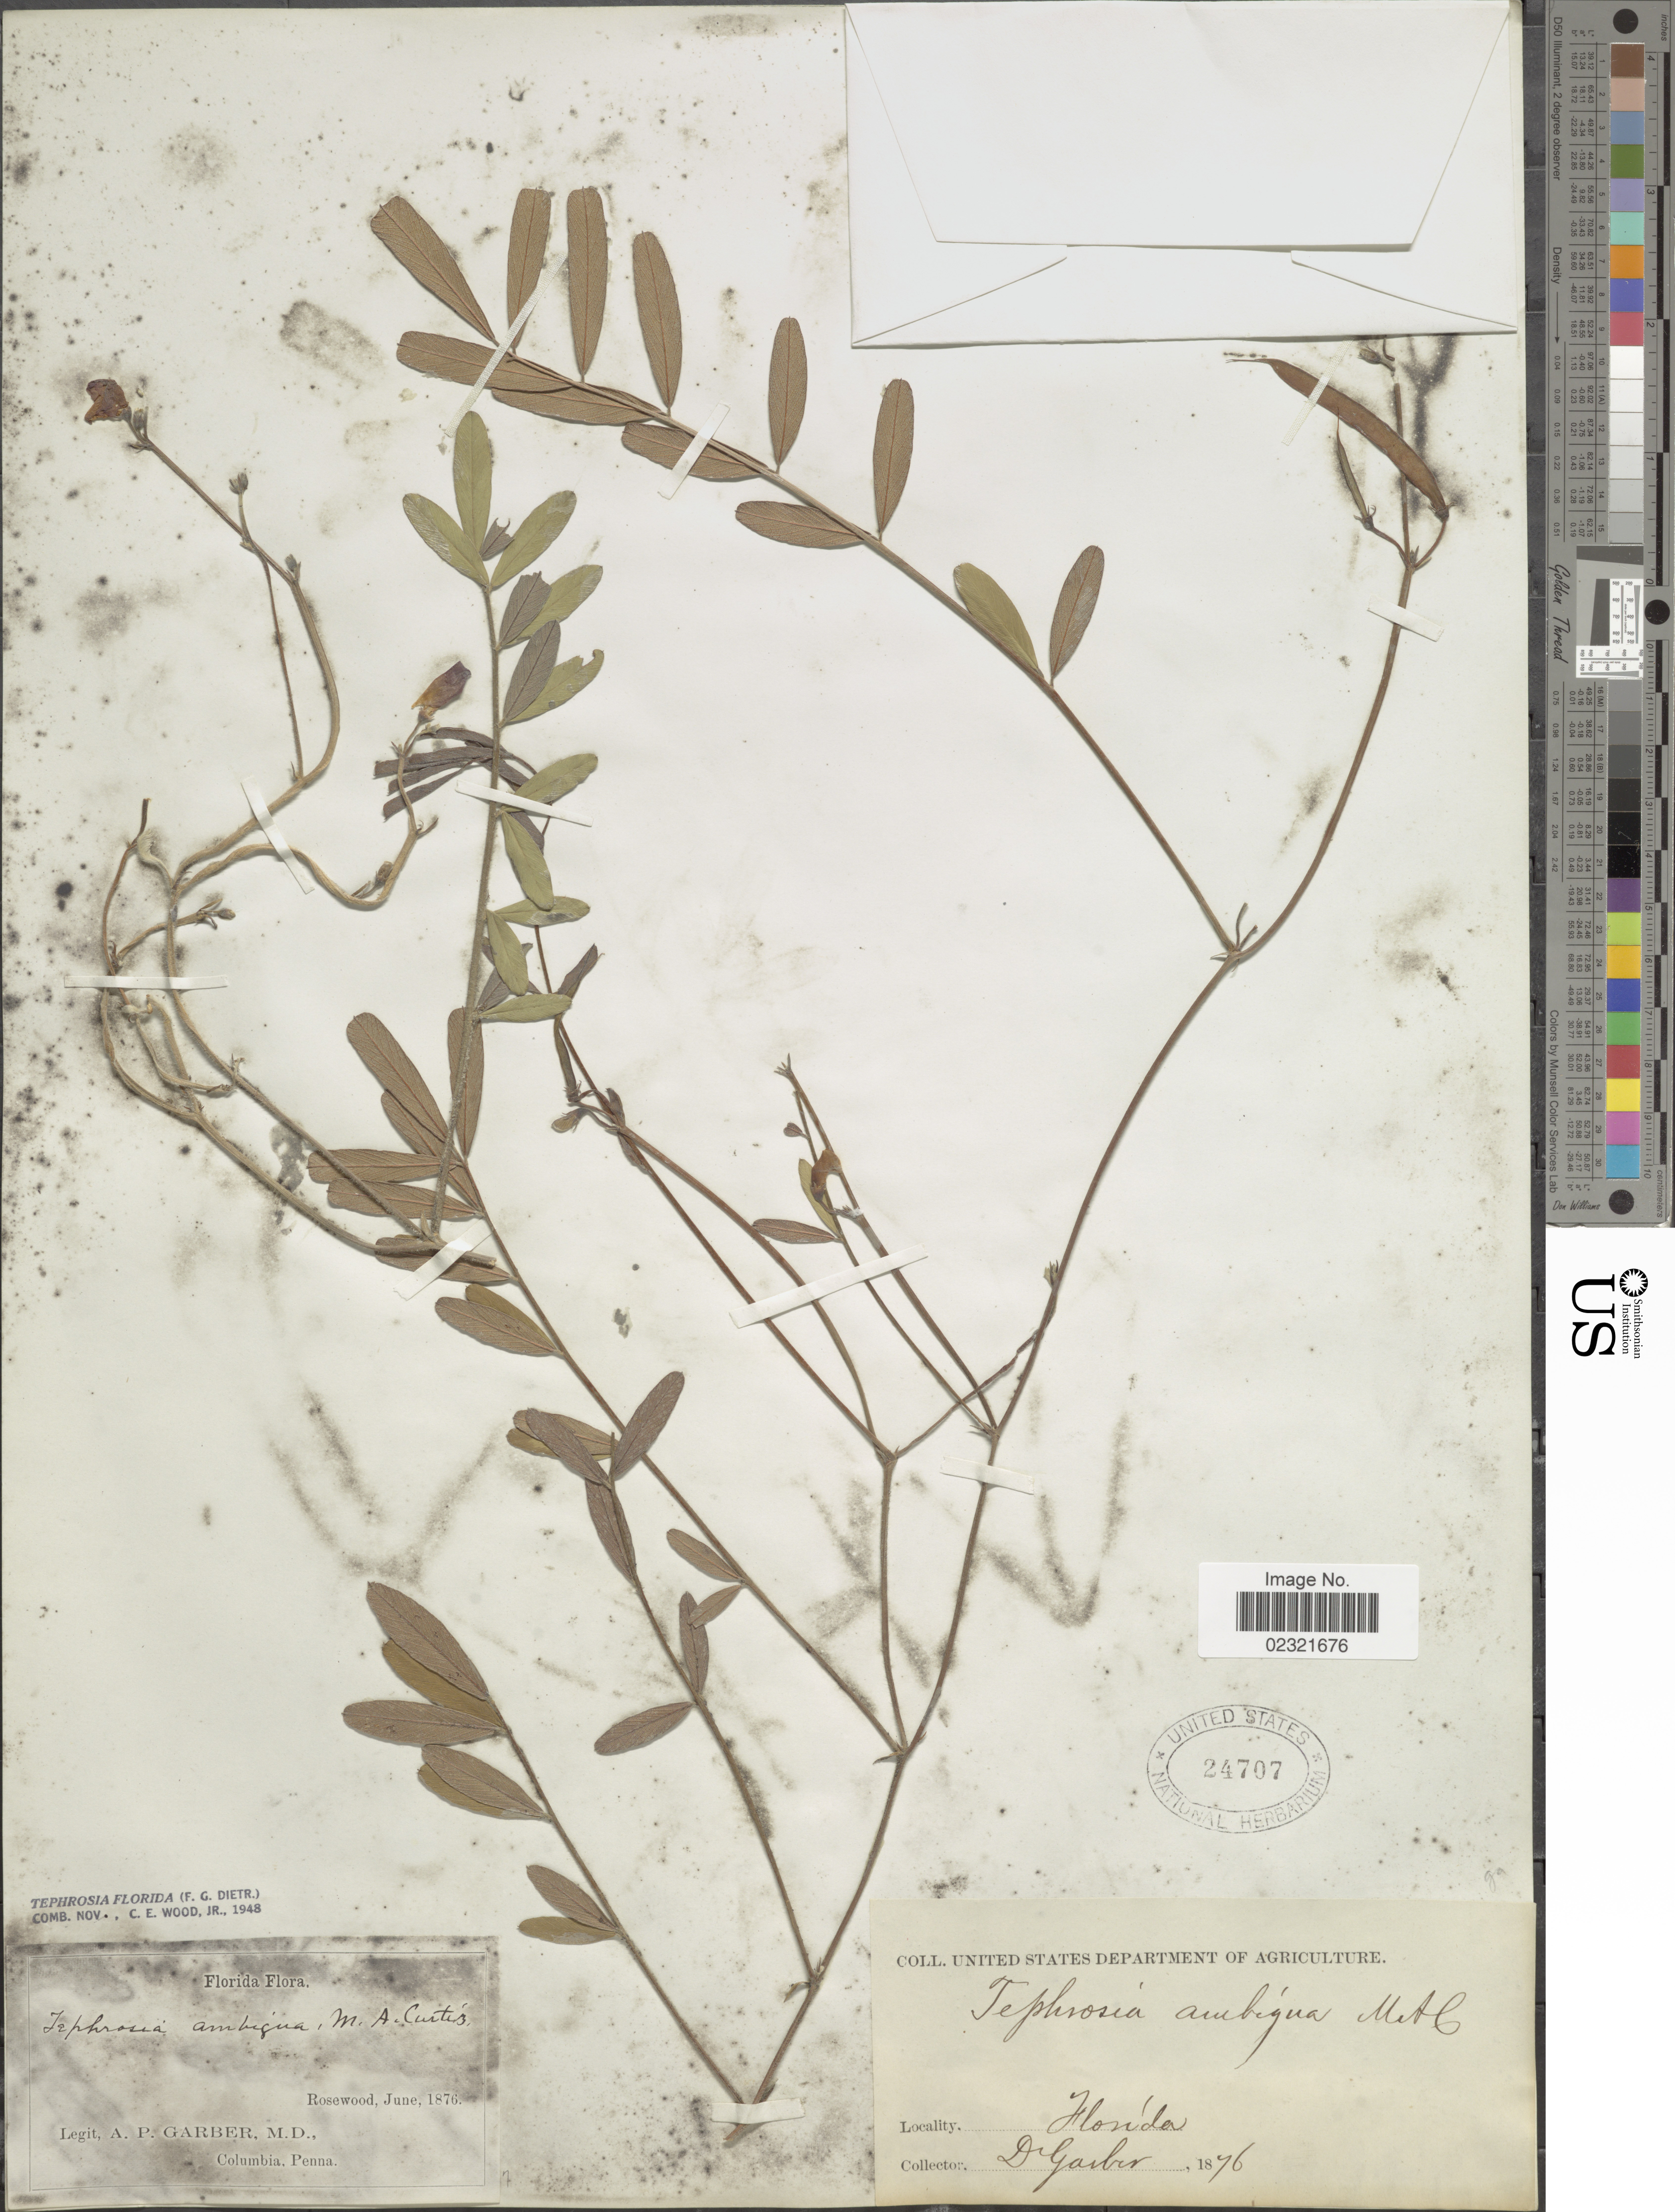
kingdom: Plantae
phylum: Tracheophyta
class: Magnoliopsida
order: Fabales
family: Fabaceae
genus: Tephrosia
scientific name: Tephrosia florida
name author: (Dietr.) C.E. Wood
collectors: A. P. Garber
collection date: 1876-06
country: United States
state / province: Florida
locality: Rosewood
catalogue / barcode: US 24707